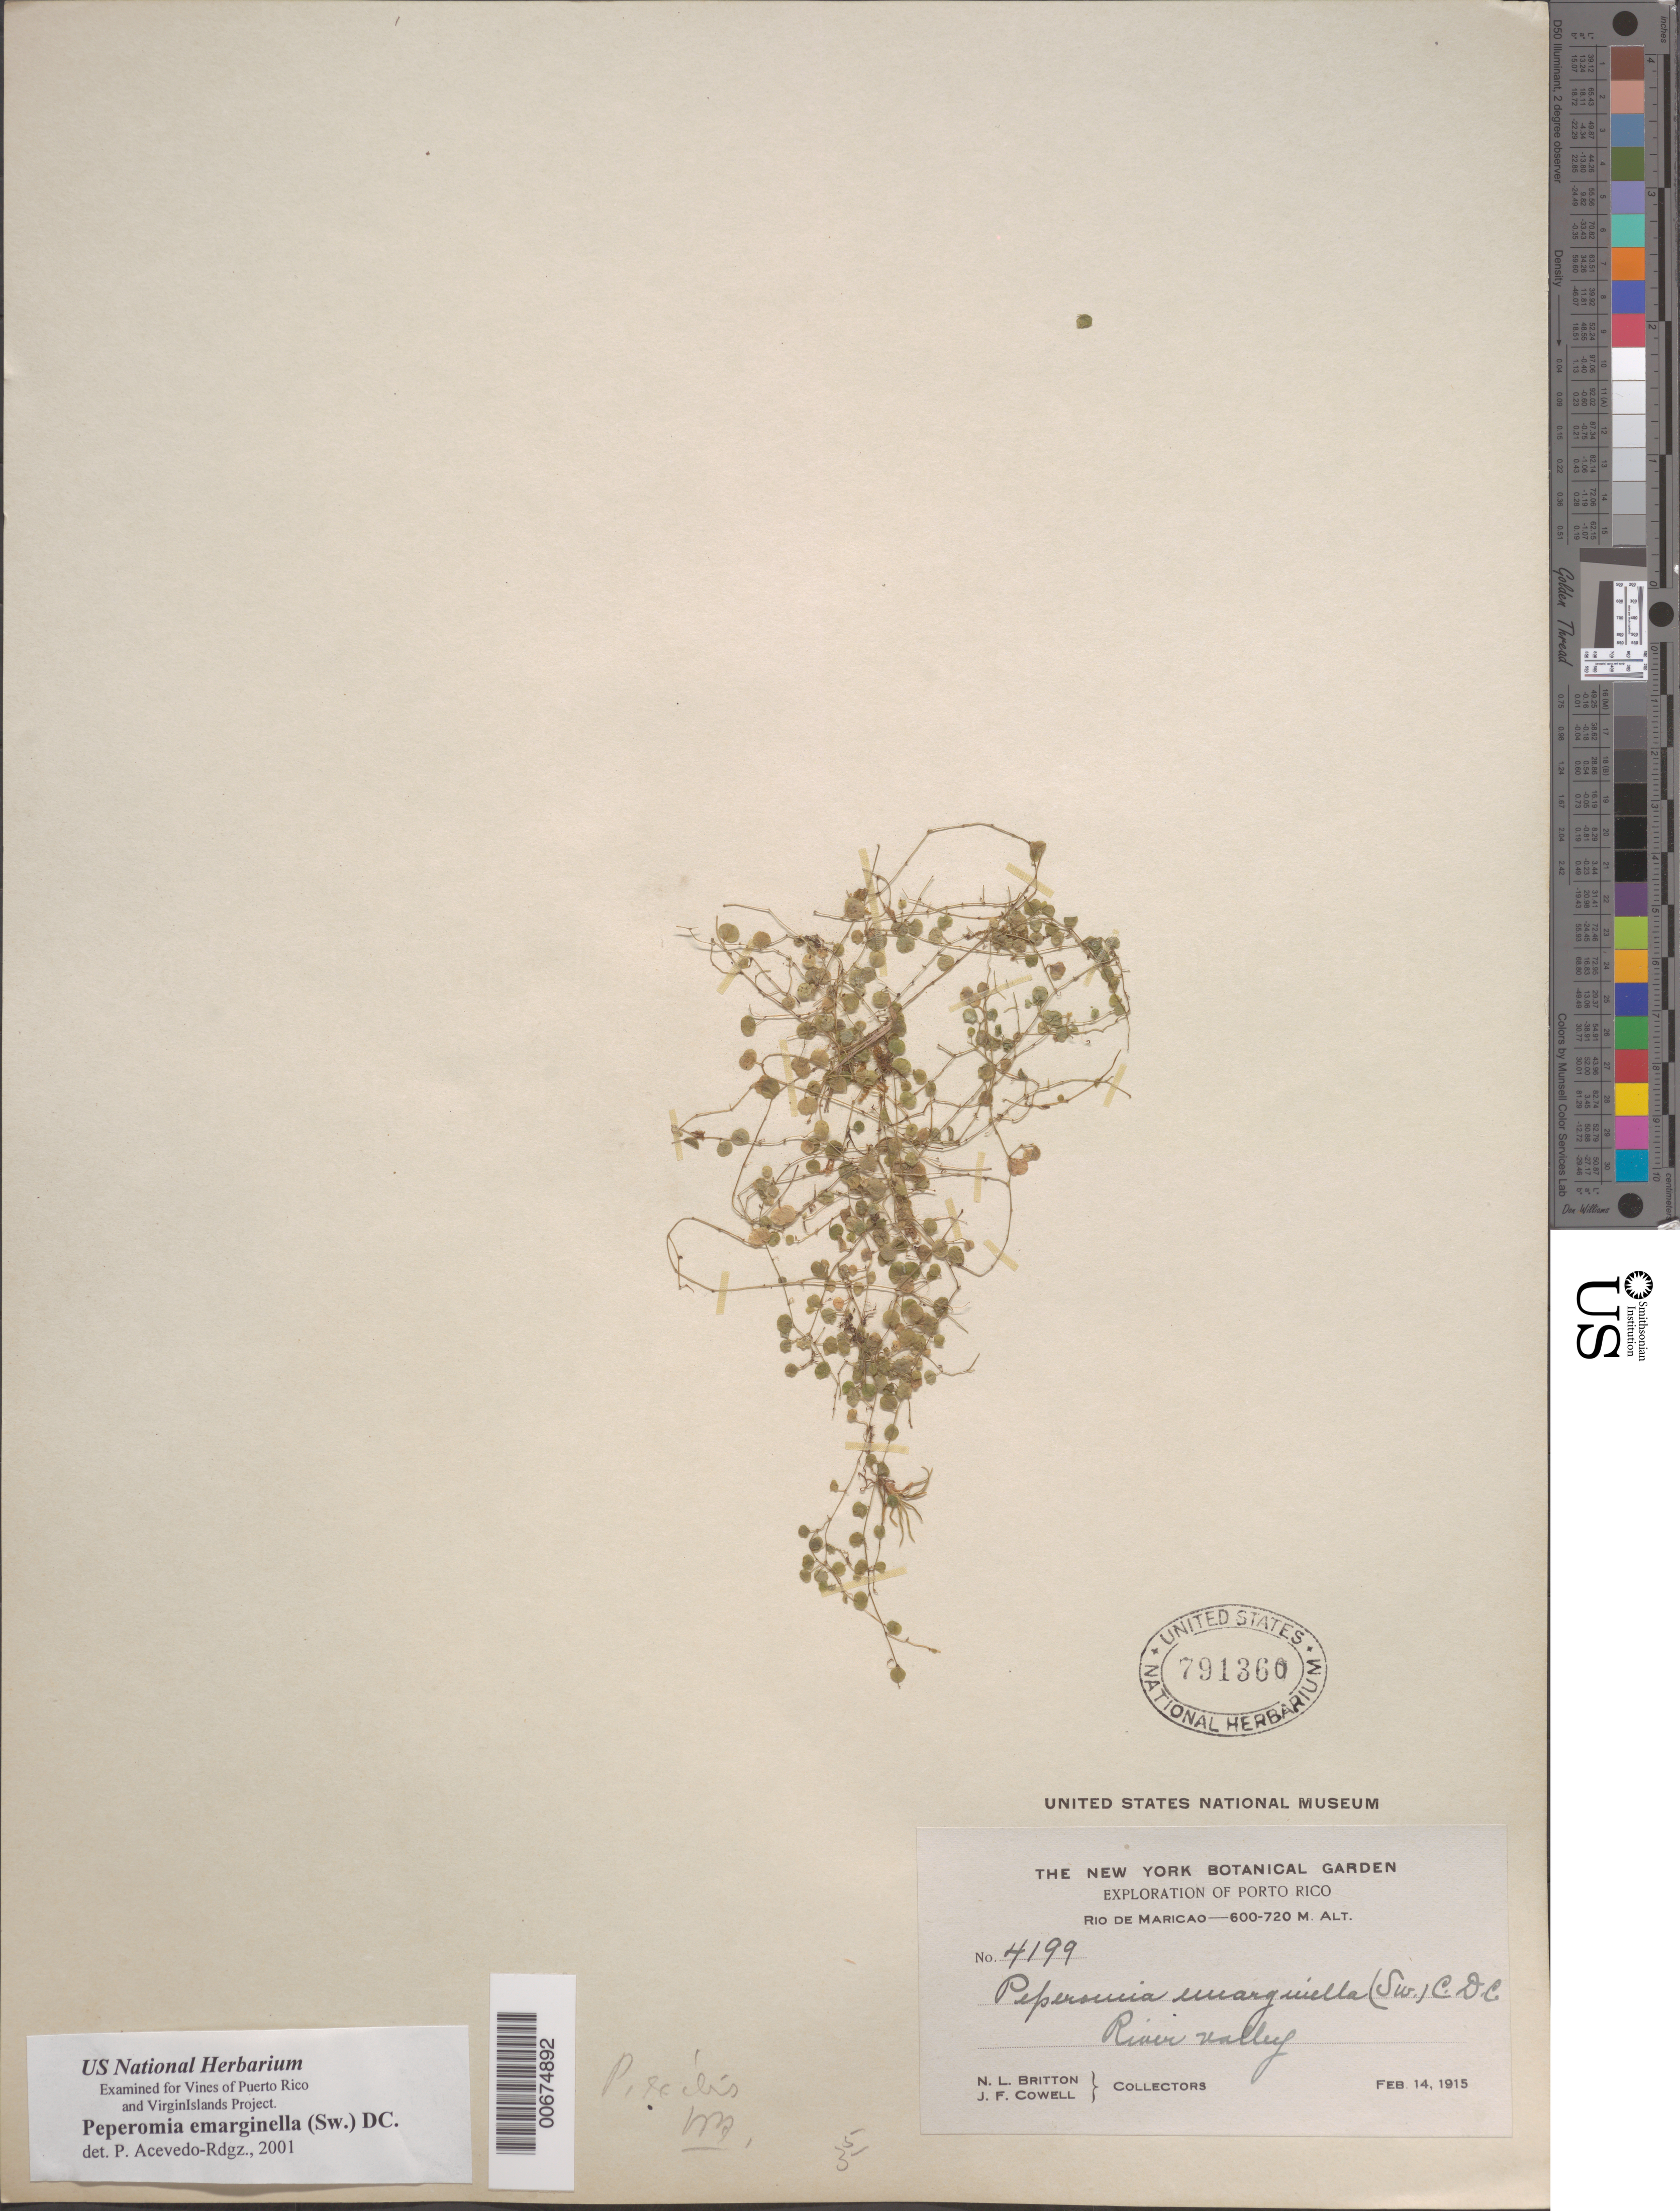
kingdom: Plantae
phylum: Tracheophyta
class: Magnoliopsida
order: Piperales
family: Piperaceae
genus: Peperomia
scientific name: Peperomia emarginella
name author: (Sw. ex Wikstr.) C. DC.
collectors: N. Britton & J. F. Cowell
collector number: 4199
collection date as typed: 14 Feb 1915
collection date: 1915-02-14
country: Puerto Rico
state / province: Maricao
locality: Rio Maricao. River valley.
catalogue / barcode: US 791360